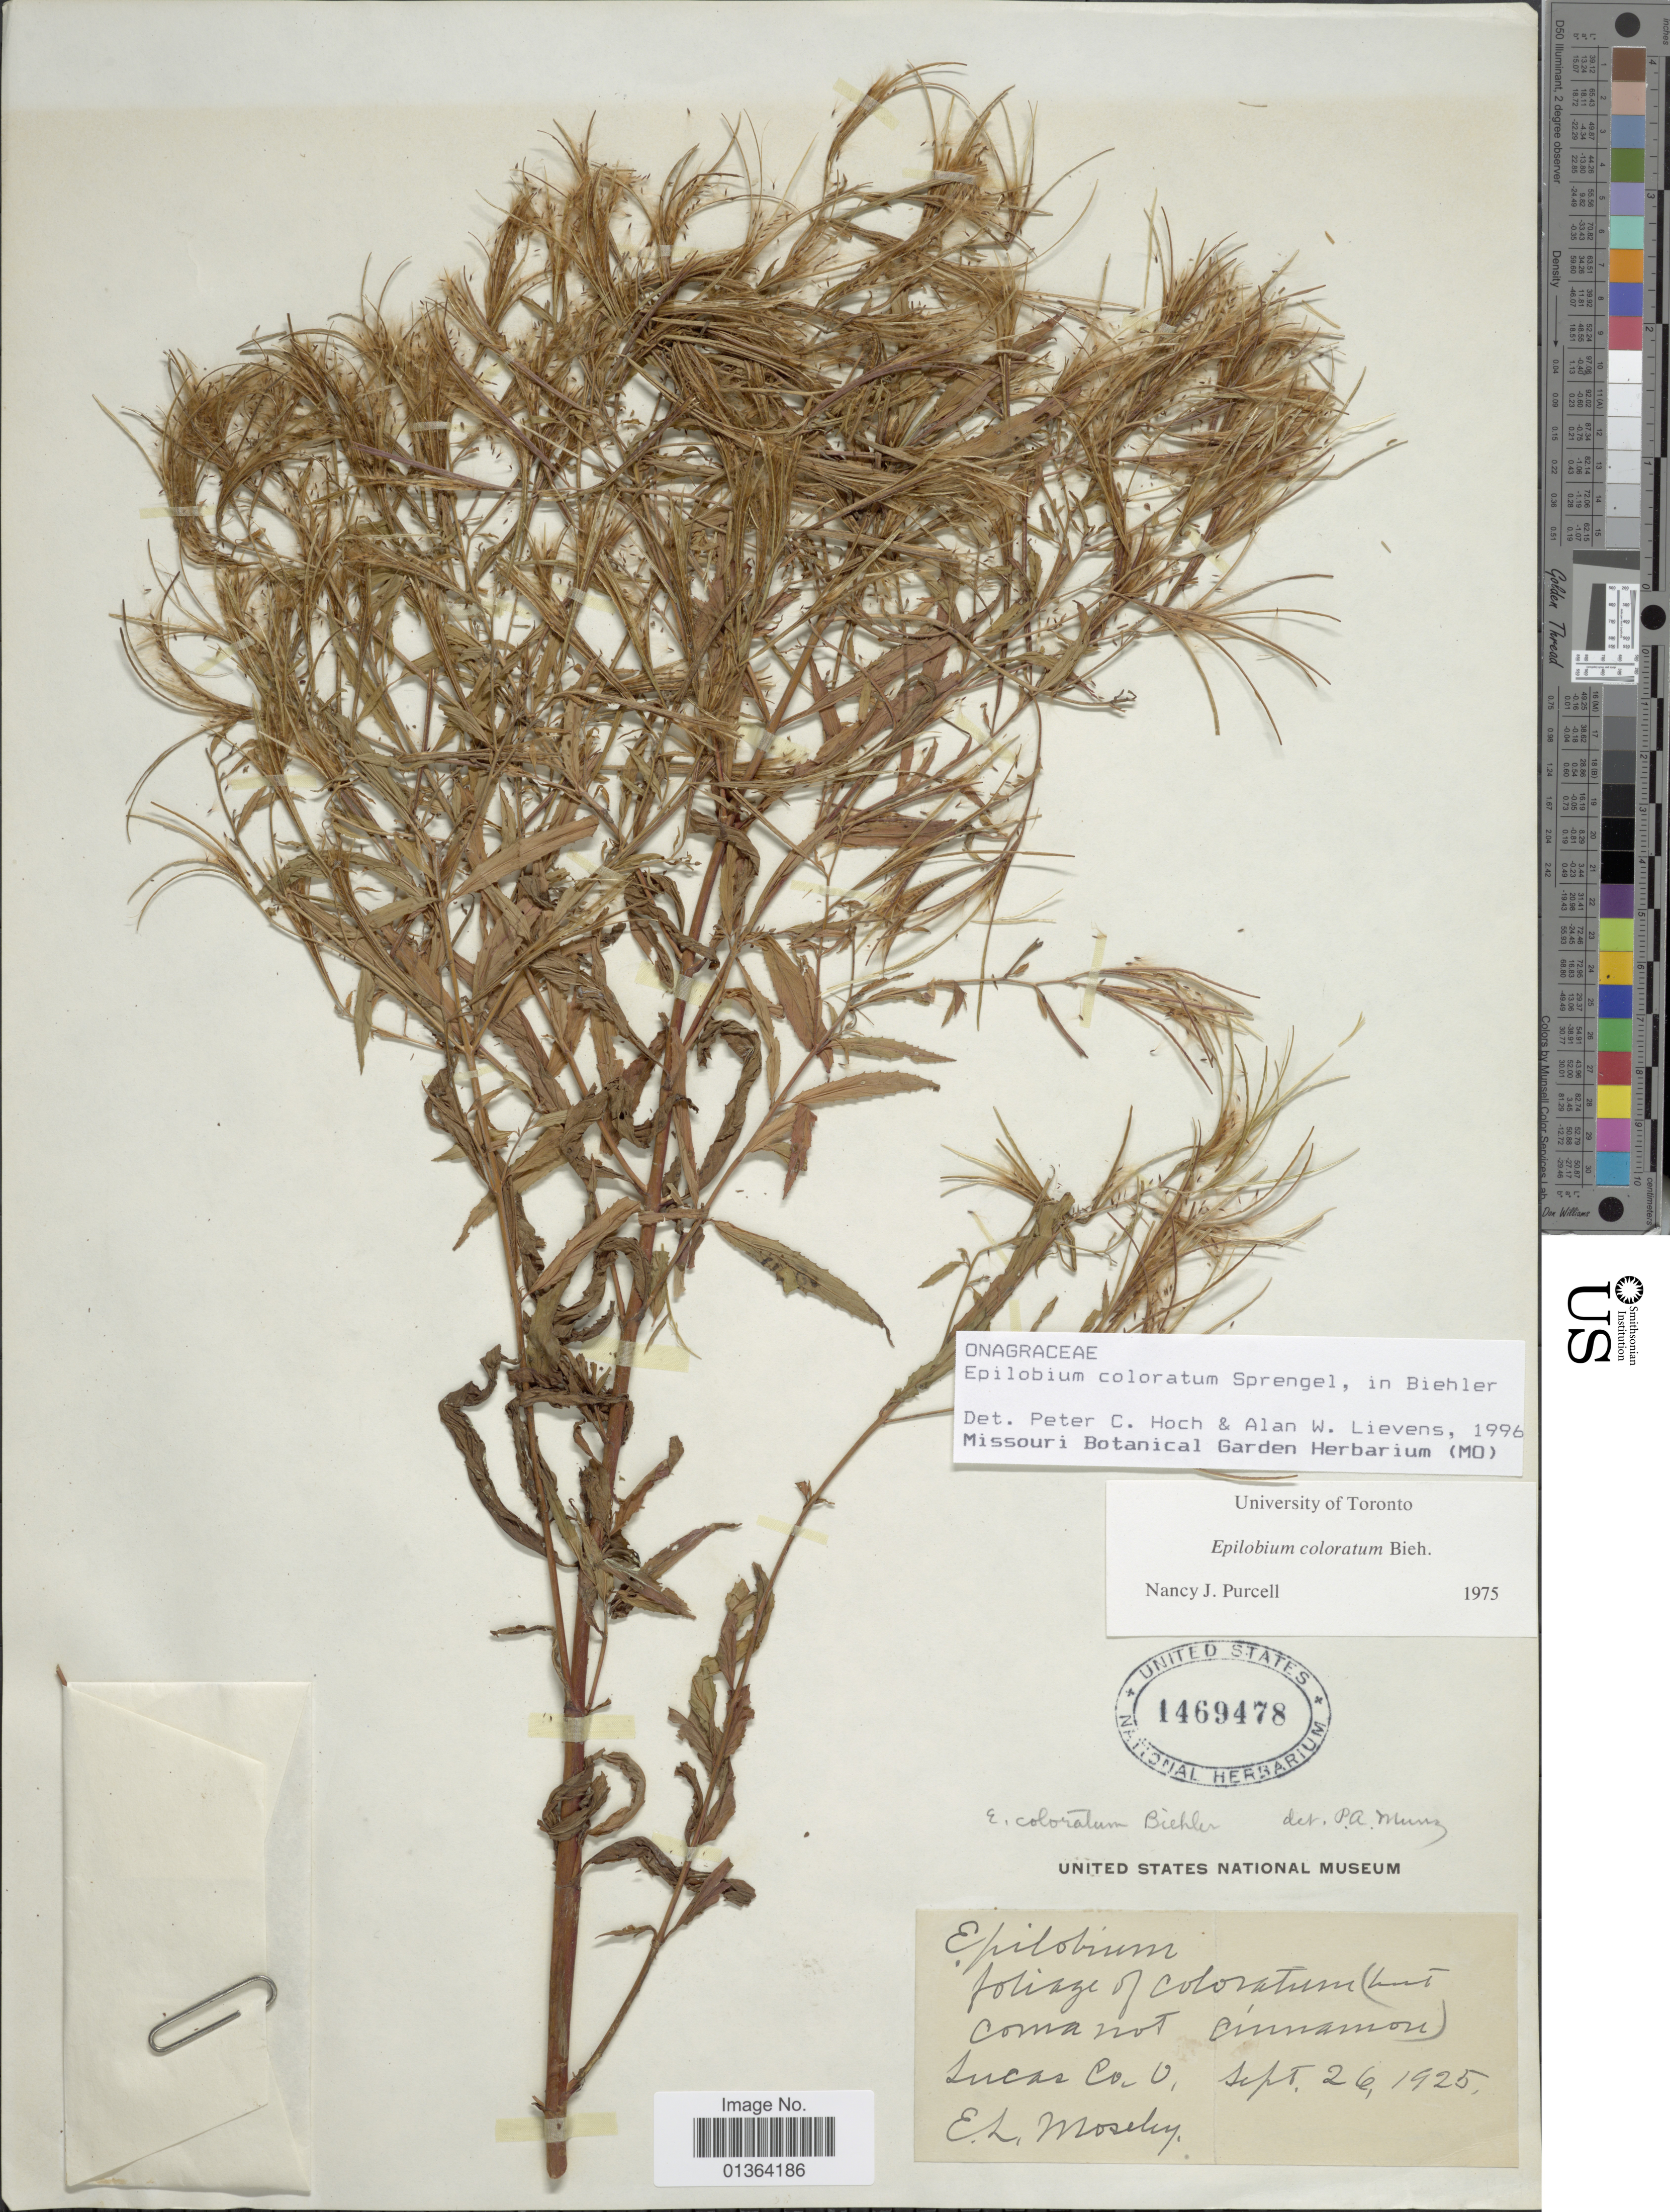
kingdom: Plantae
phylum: Tracheophyta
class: Magnoliopsida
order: Myrtales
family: Onagraceae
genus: Epilobium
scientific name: Epilobium coloratum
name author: Biehler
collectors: E. Moscky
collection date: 1925-09-26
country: United States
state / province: Ohio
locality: Lucas Co. O.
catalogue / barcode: US 1469478